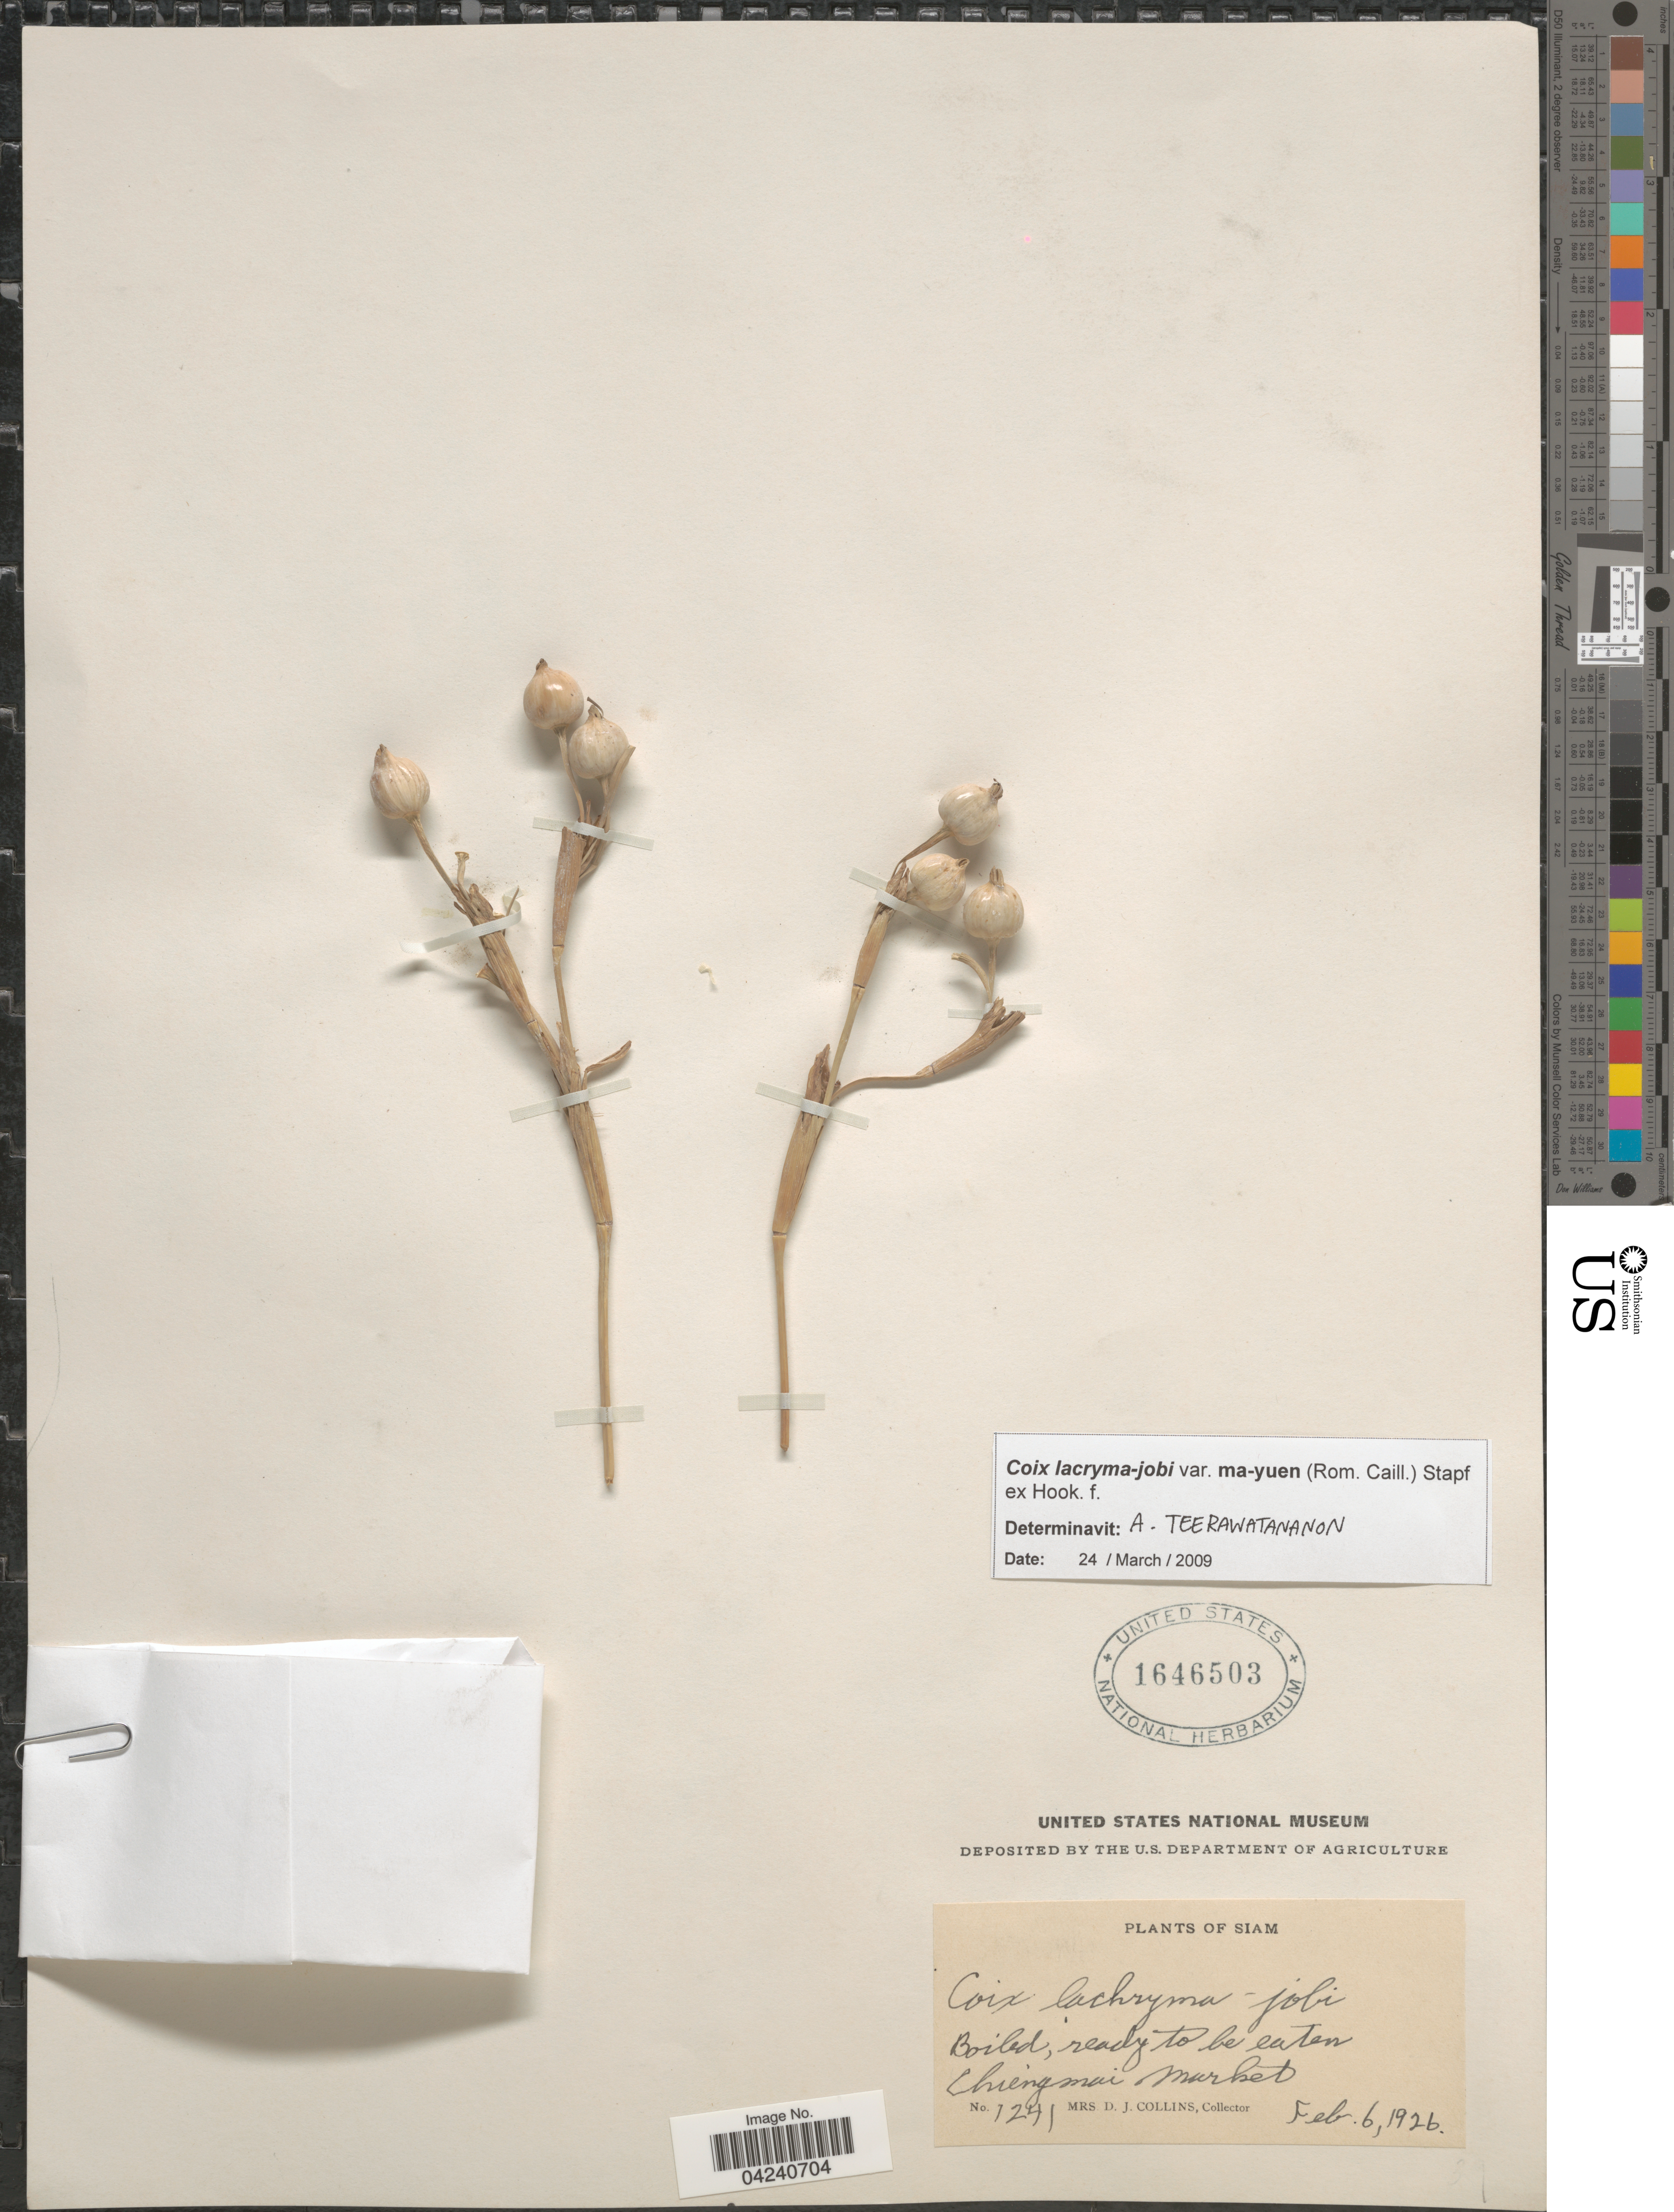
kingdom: Plantae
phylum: Tracheophyta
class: Liliopsida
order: Poales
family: Poaceae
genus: Coix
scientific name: Coix lacryma-jobi var. ma-yuen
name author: (Rom. Caill.) T. Koyama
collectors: Mrs. D. J. Collins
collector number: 1241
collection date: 1926-02-06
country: Thailand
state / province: Chiang Mai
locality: Siam. Chiengmai market.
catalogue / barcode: US 1646503